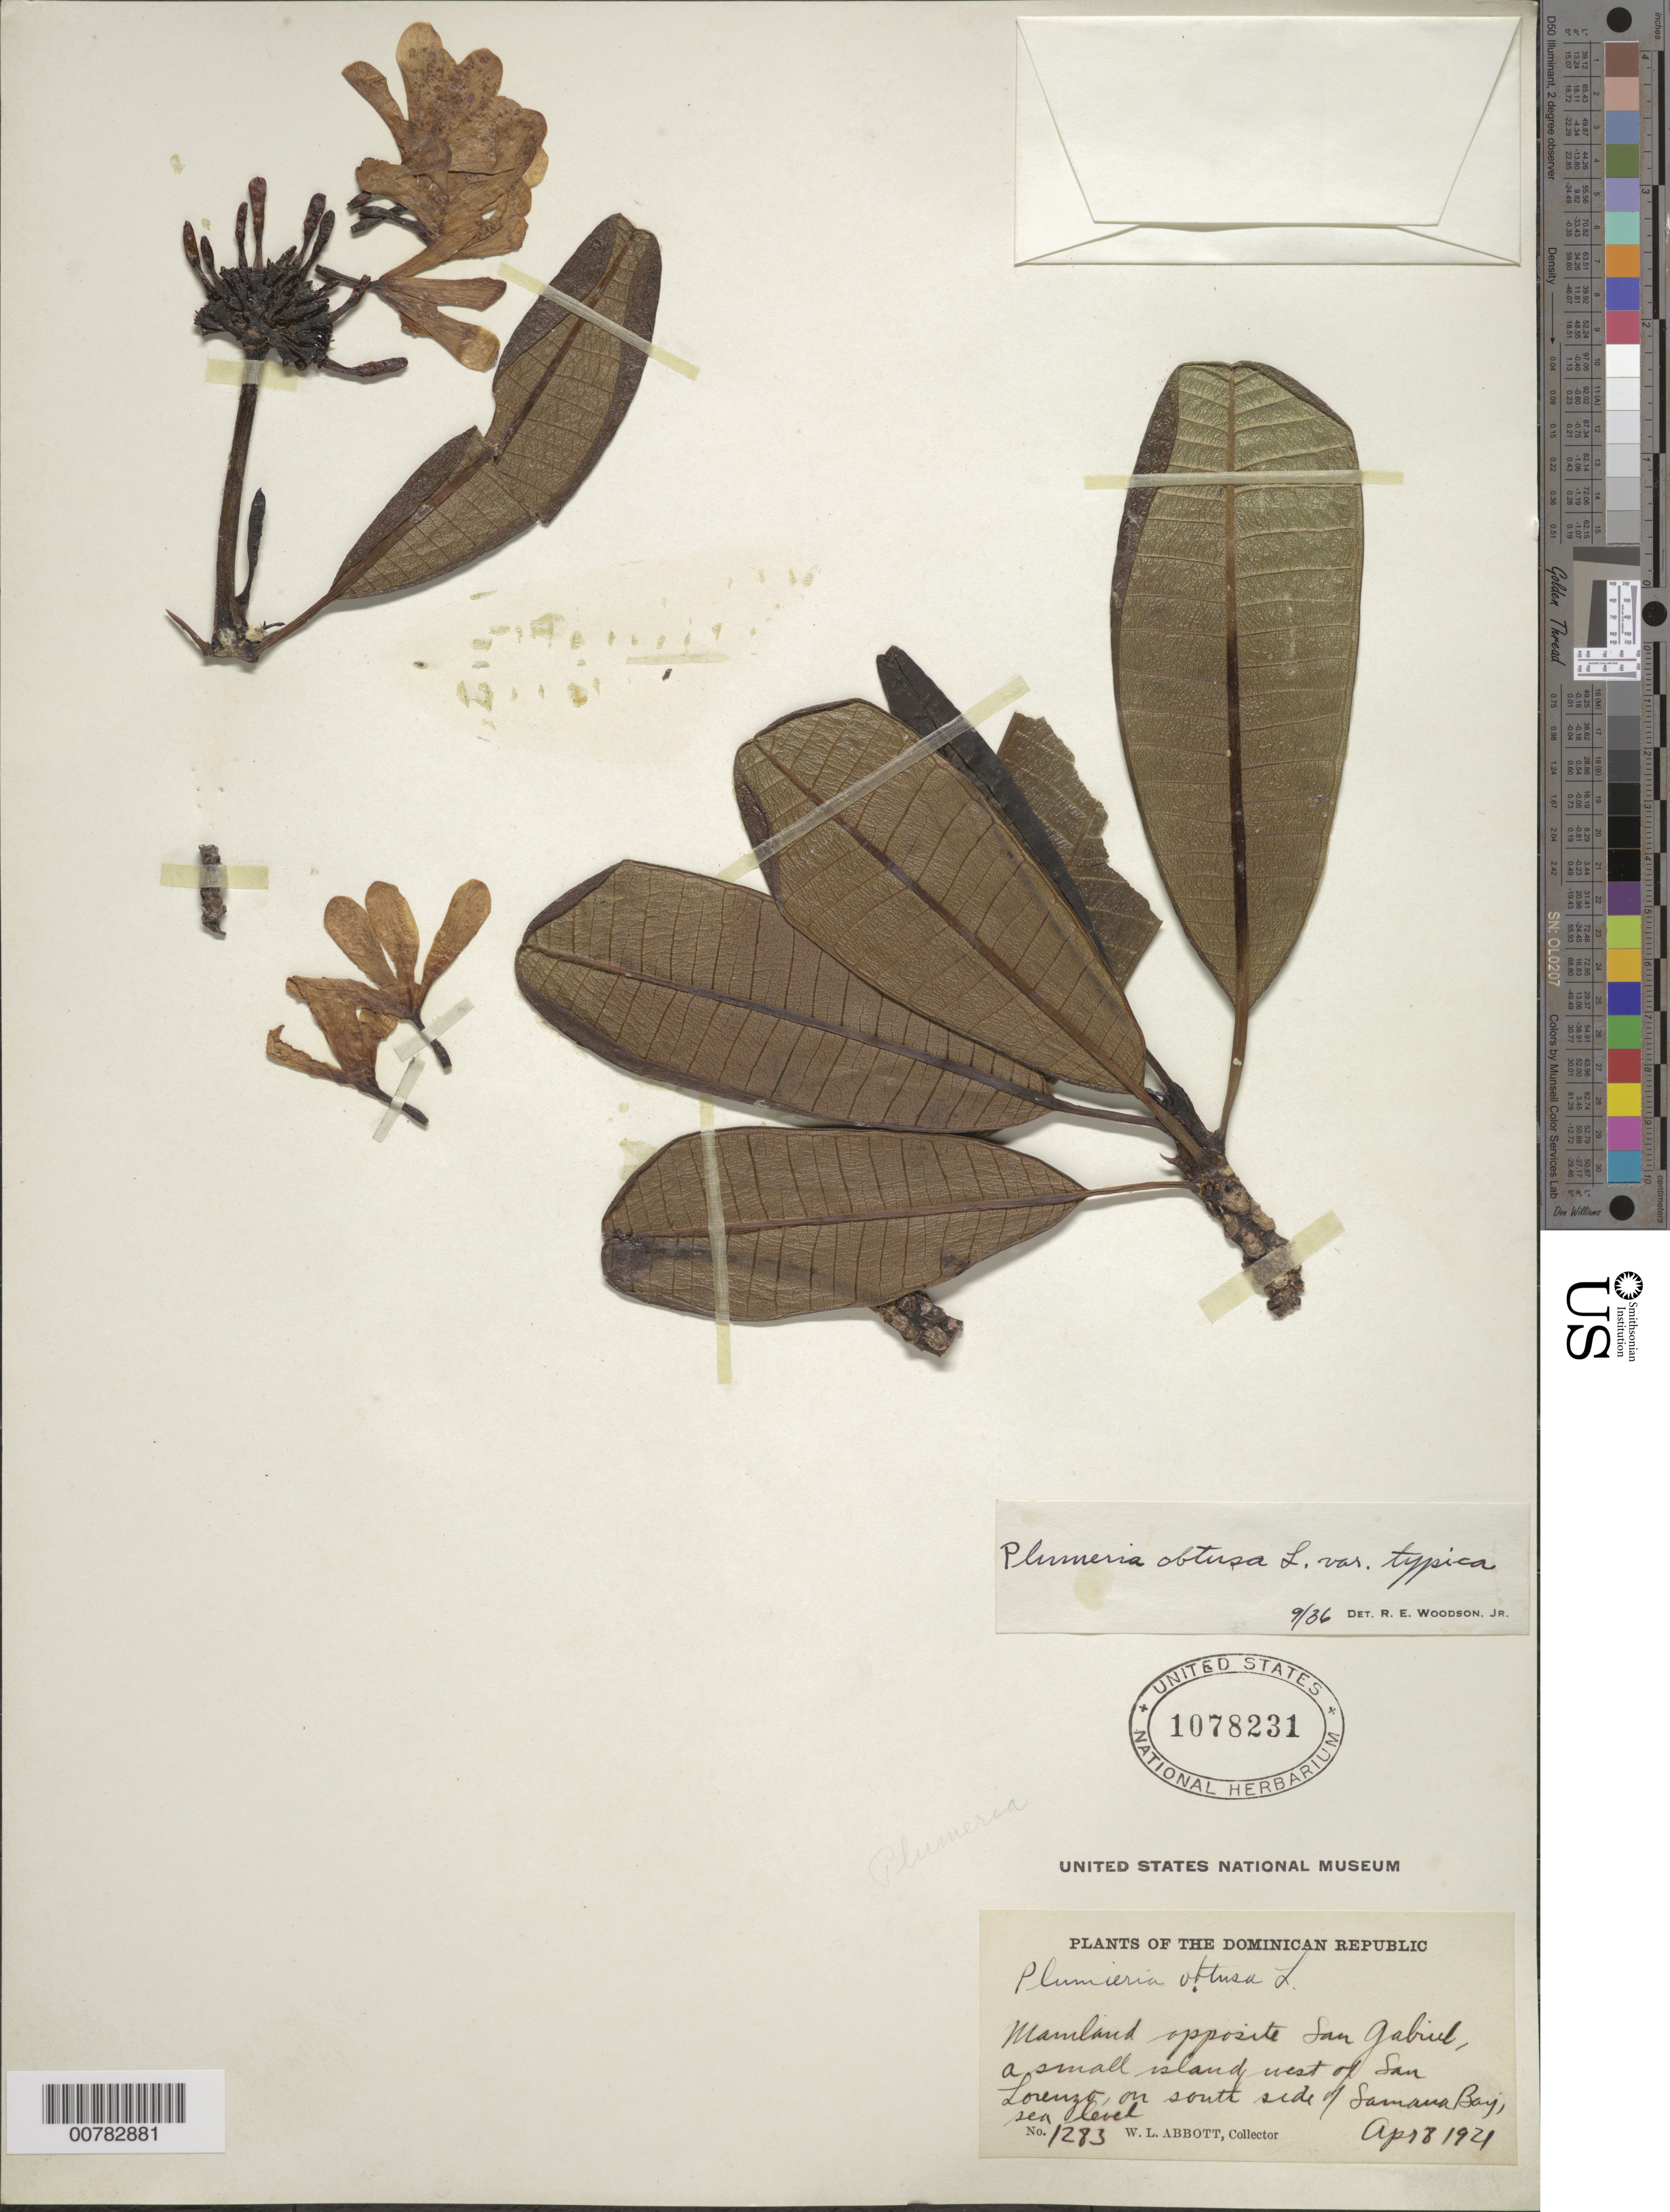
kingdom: Plantae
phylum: Tracheophyta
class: Magnoliopsida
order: Gentianales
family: Apocynaceae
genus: Plumeria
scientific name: Plumeria obtusa var. typica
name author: Woodson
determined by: Woodson, R. E., Jr.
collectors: W. L. Abbott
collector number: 1283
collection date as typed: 08 Apr 1910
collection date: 1910-04-08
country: Dominican Republic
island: Hispaniola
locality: Mainland opposite San Gabriel, a small island west of San Lorenzo, on south side of Samana Bay.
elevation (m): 0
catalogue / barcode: US 1078231